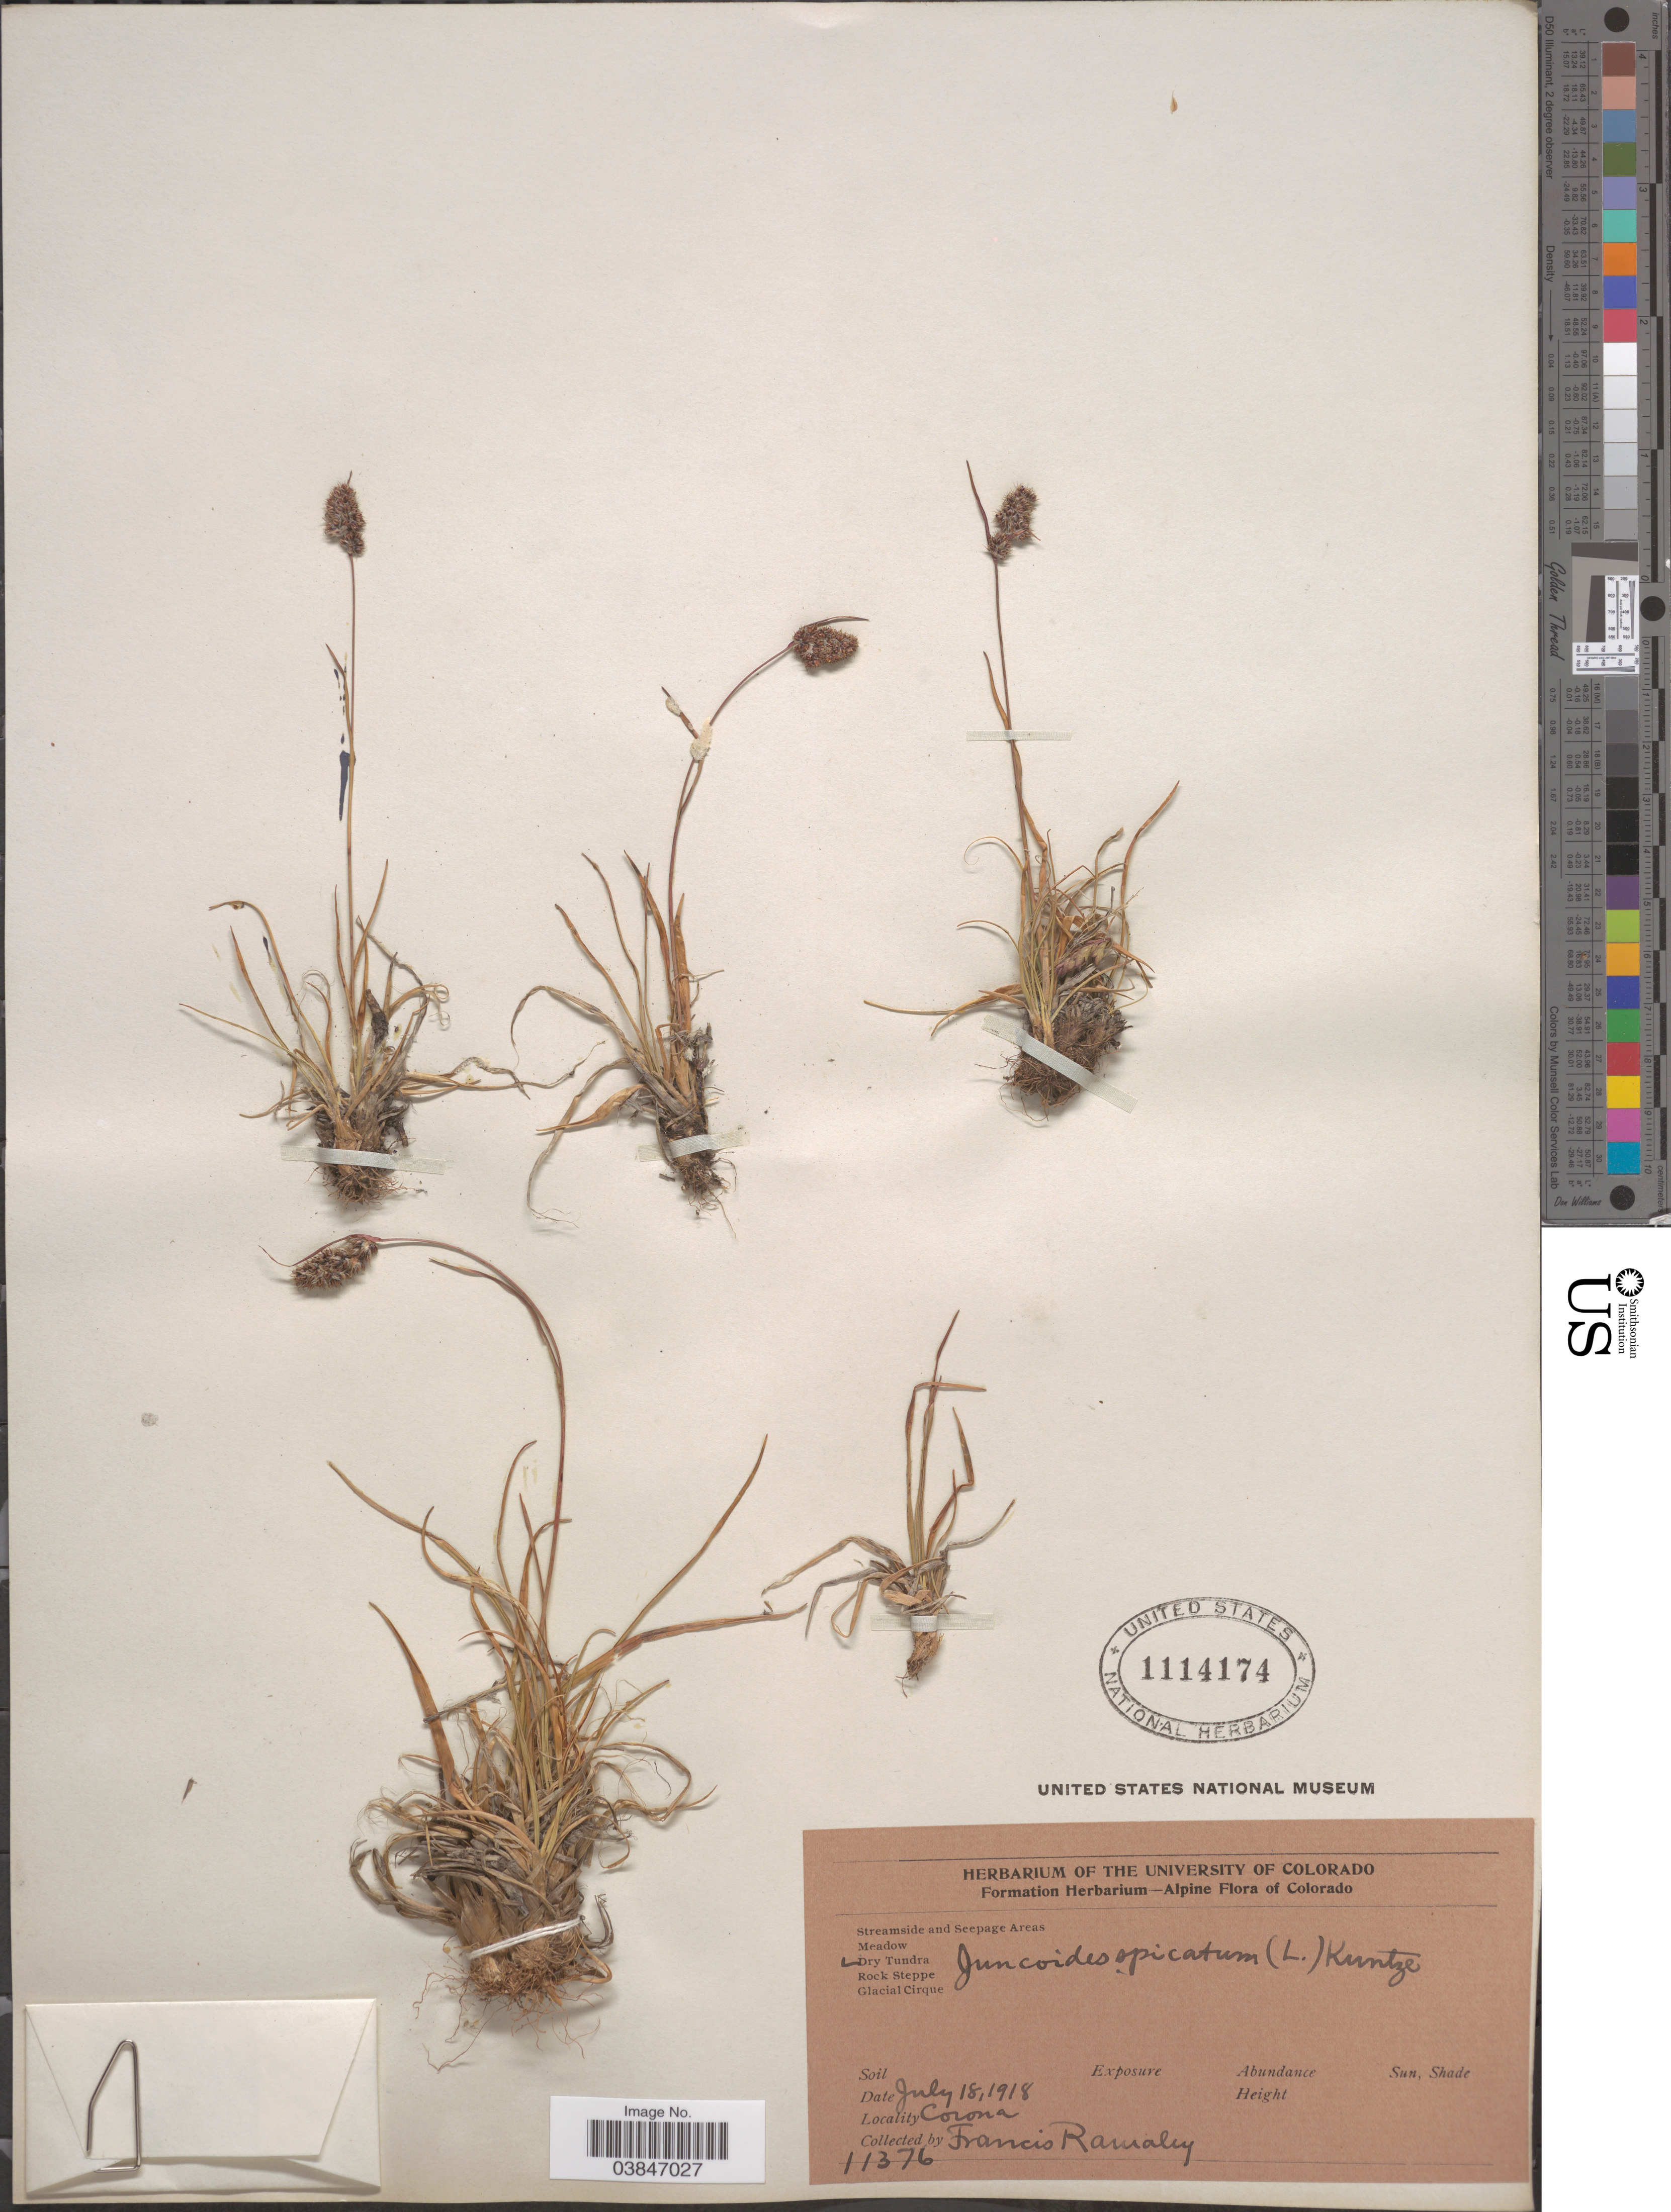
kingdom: Plantae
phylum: Tracheophyta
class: Liliopsida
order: Poales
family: Juncaceae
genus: Luzula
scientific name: Luzula spicata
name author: (L.) DC.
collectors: F. Ramaley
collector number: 11376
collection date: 1918-07-18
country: United States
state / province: Colorado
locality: Corona.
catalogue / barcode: US 1114174